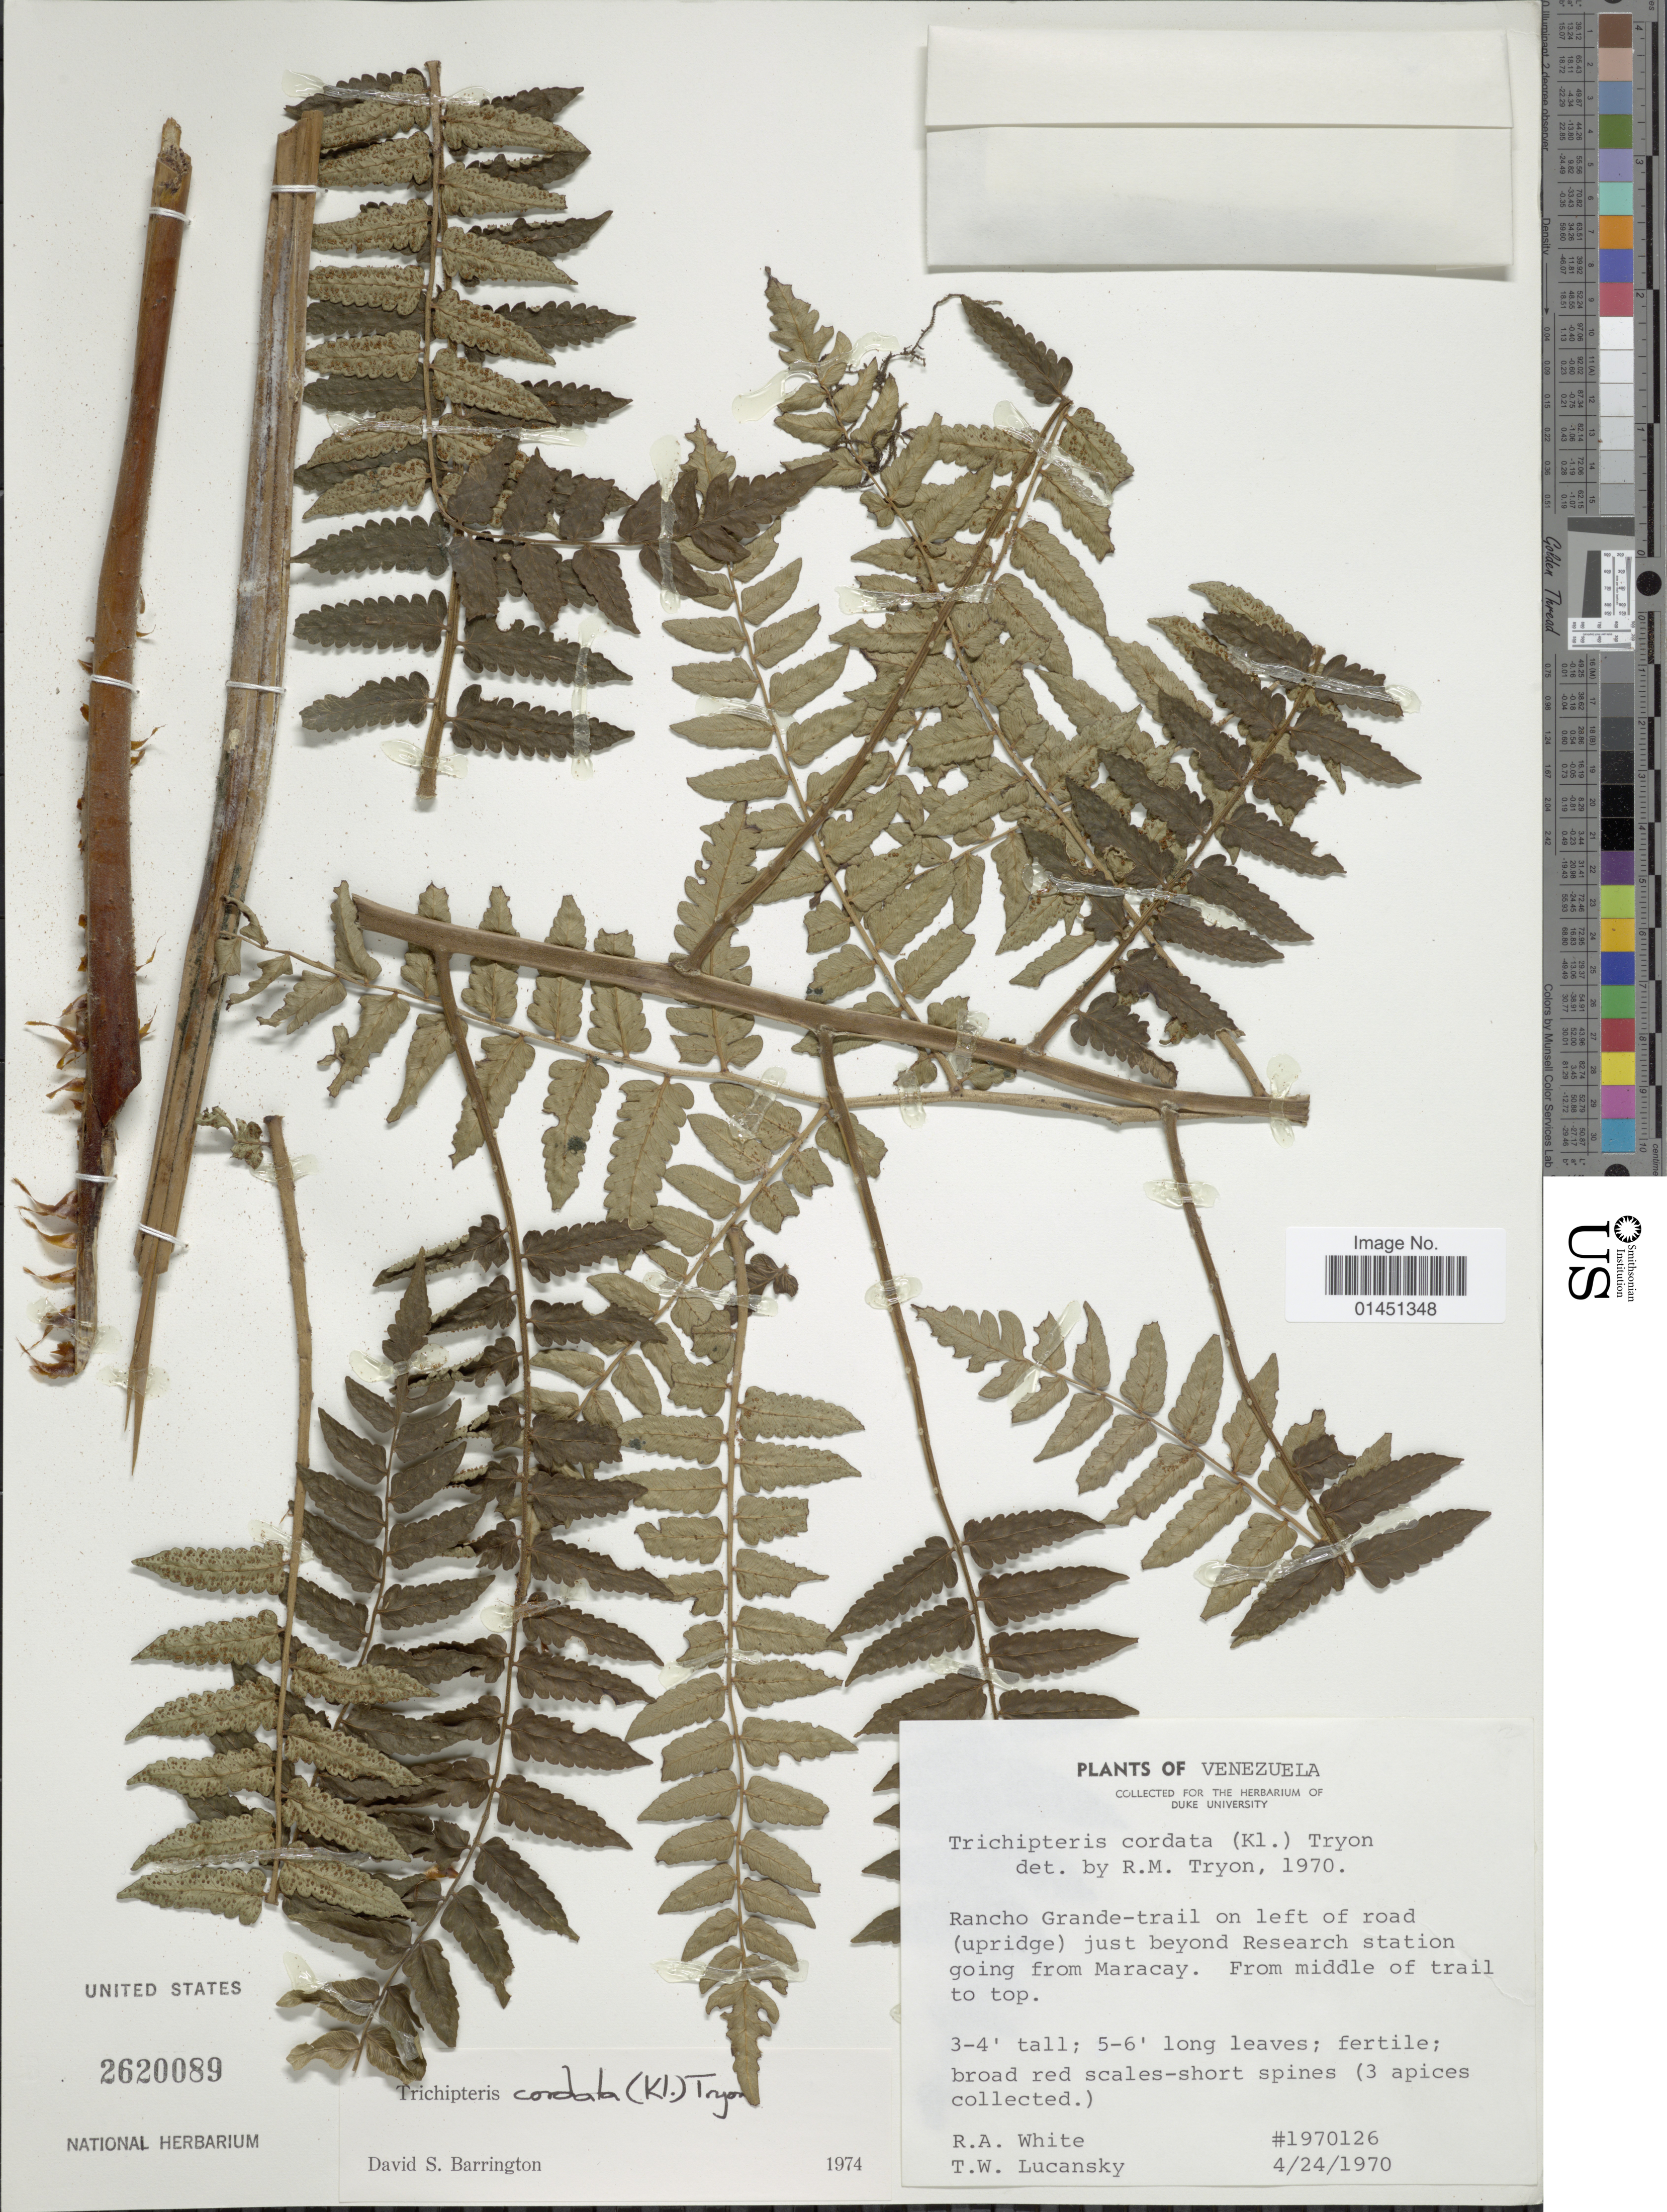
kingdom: Plantae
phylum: Tracheophyta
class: Polypodiopsida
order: Cyatheales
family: Cyatheaceae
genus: Cyathea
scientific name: Cyathea cordata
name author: (Desv.) Mett. ex Diels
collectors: R. A. White & T. Lucansky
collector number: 1970126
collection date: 1970-04-24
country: Venezuela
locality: Rancho Grande-trail on left of road (upridge) just beyond Research Station going from Maracay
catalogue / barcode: US 2620089